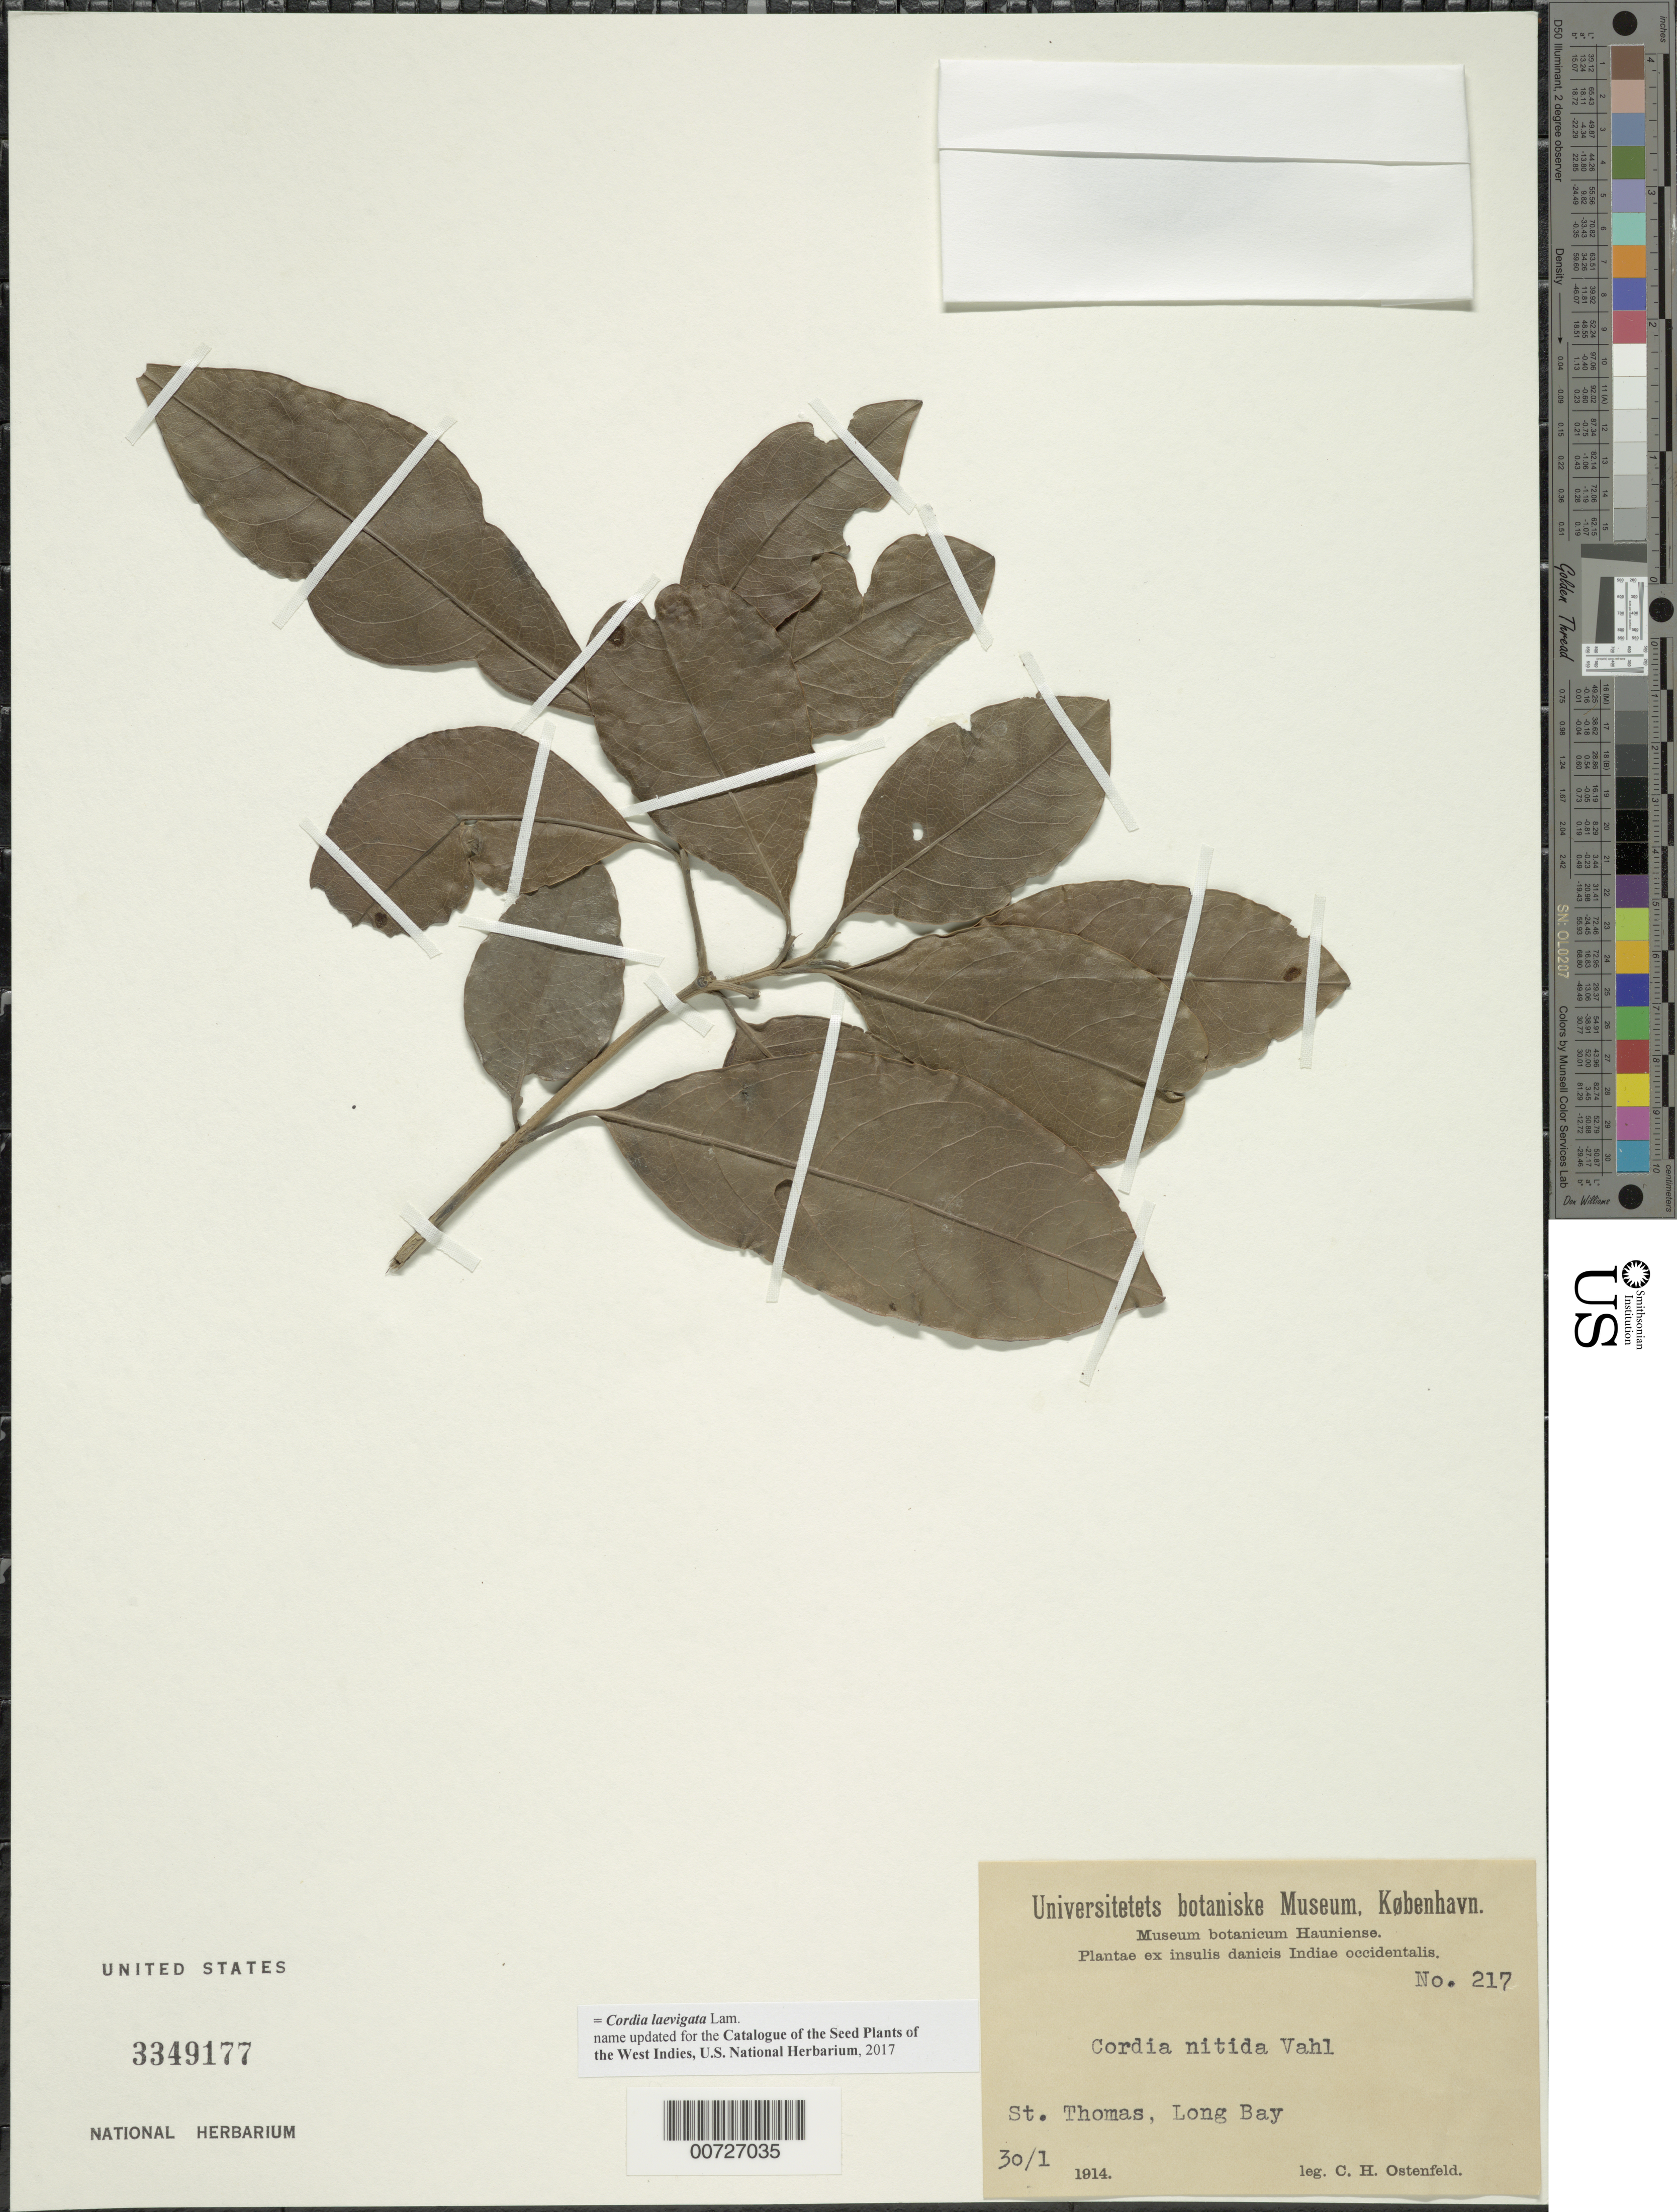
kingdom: Plantae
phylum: Tracheophyta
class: Magnoliopsida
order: Boraginales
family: Cordiaceae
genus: Cordia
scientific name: Cordia laevigata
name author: Lam.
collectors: C. Ostenfeld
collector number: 217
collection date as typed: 30 Jan 1914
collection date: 1914-01-30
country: U.S. Virgin Islands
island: St. Thomas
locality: Long Bay.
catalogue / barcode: US 3349177